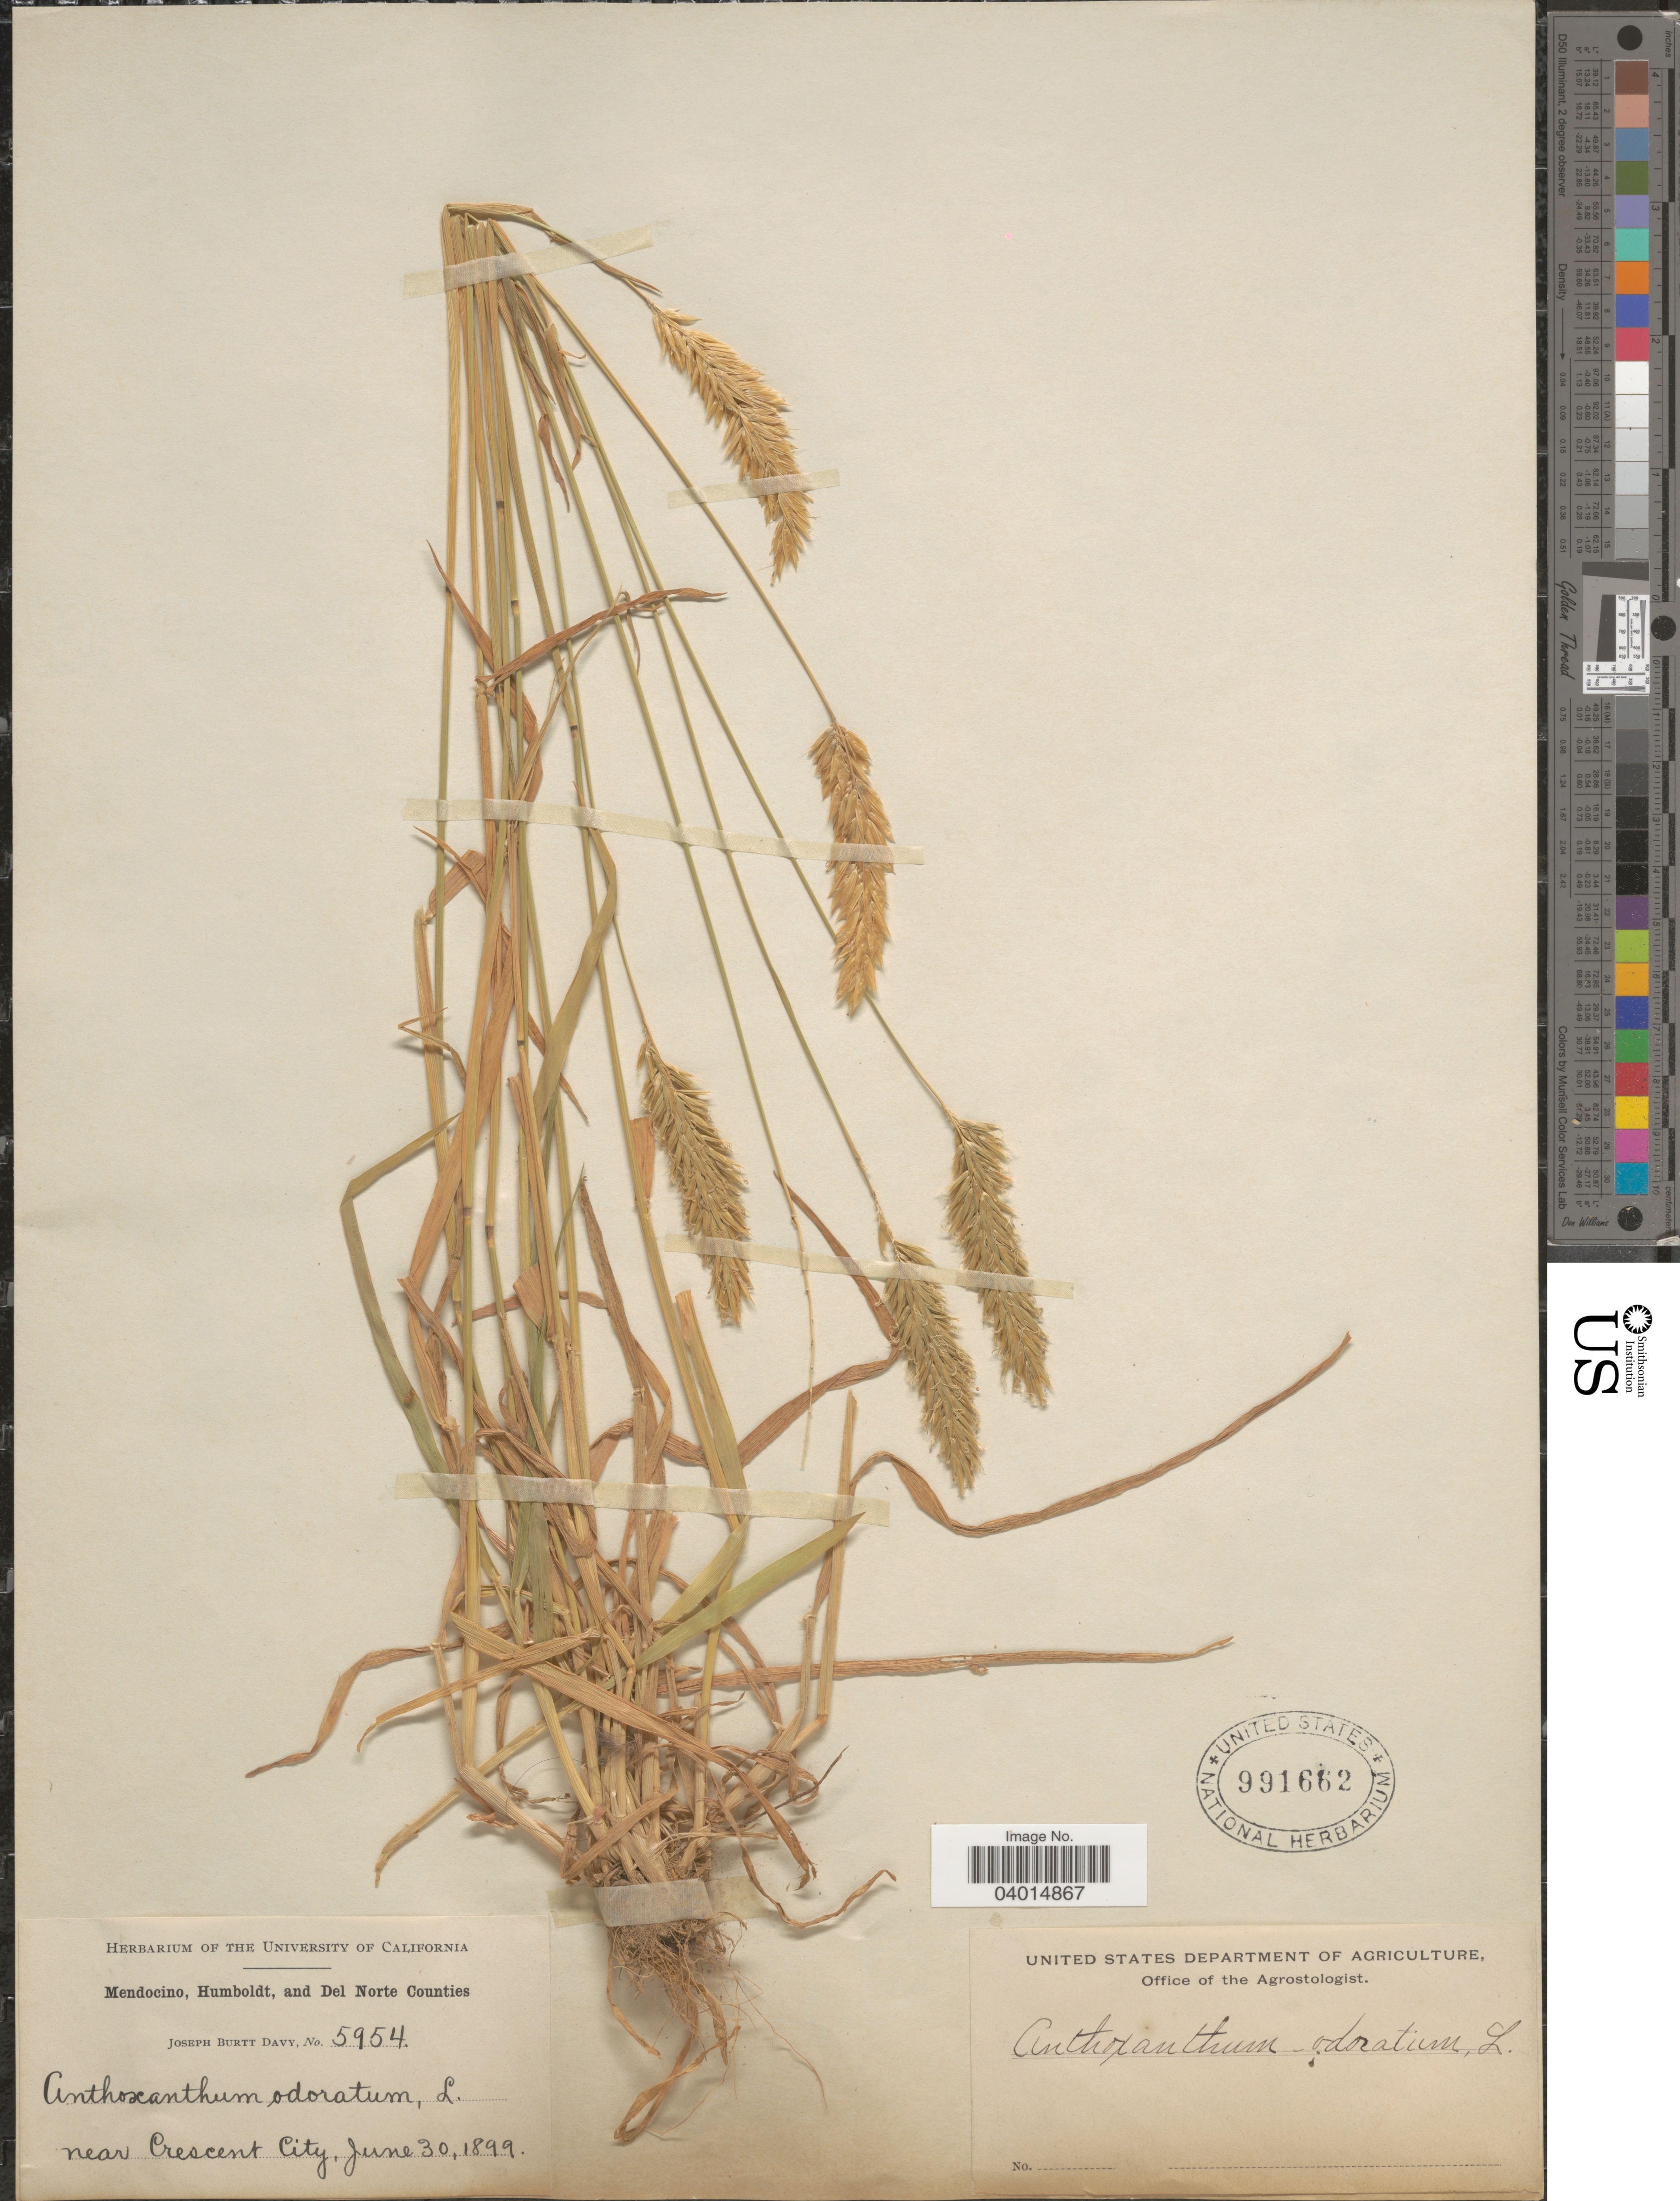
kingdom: Plantae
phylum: Tracheophyta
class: Liliopsida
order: Poales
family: Poaceae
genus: Anthoxanthum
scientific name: Anthoxanthum odoratum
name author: L.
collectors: J. Burtt Davy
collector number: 5954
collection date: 1899-06-30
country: United States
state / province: California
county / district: Mendocino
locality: Mendocino, Humboldt, and Del Norte Counties. Near Crescent City.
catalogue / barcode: US 991662